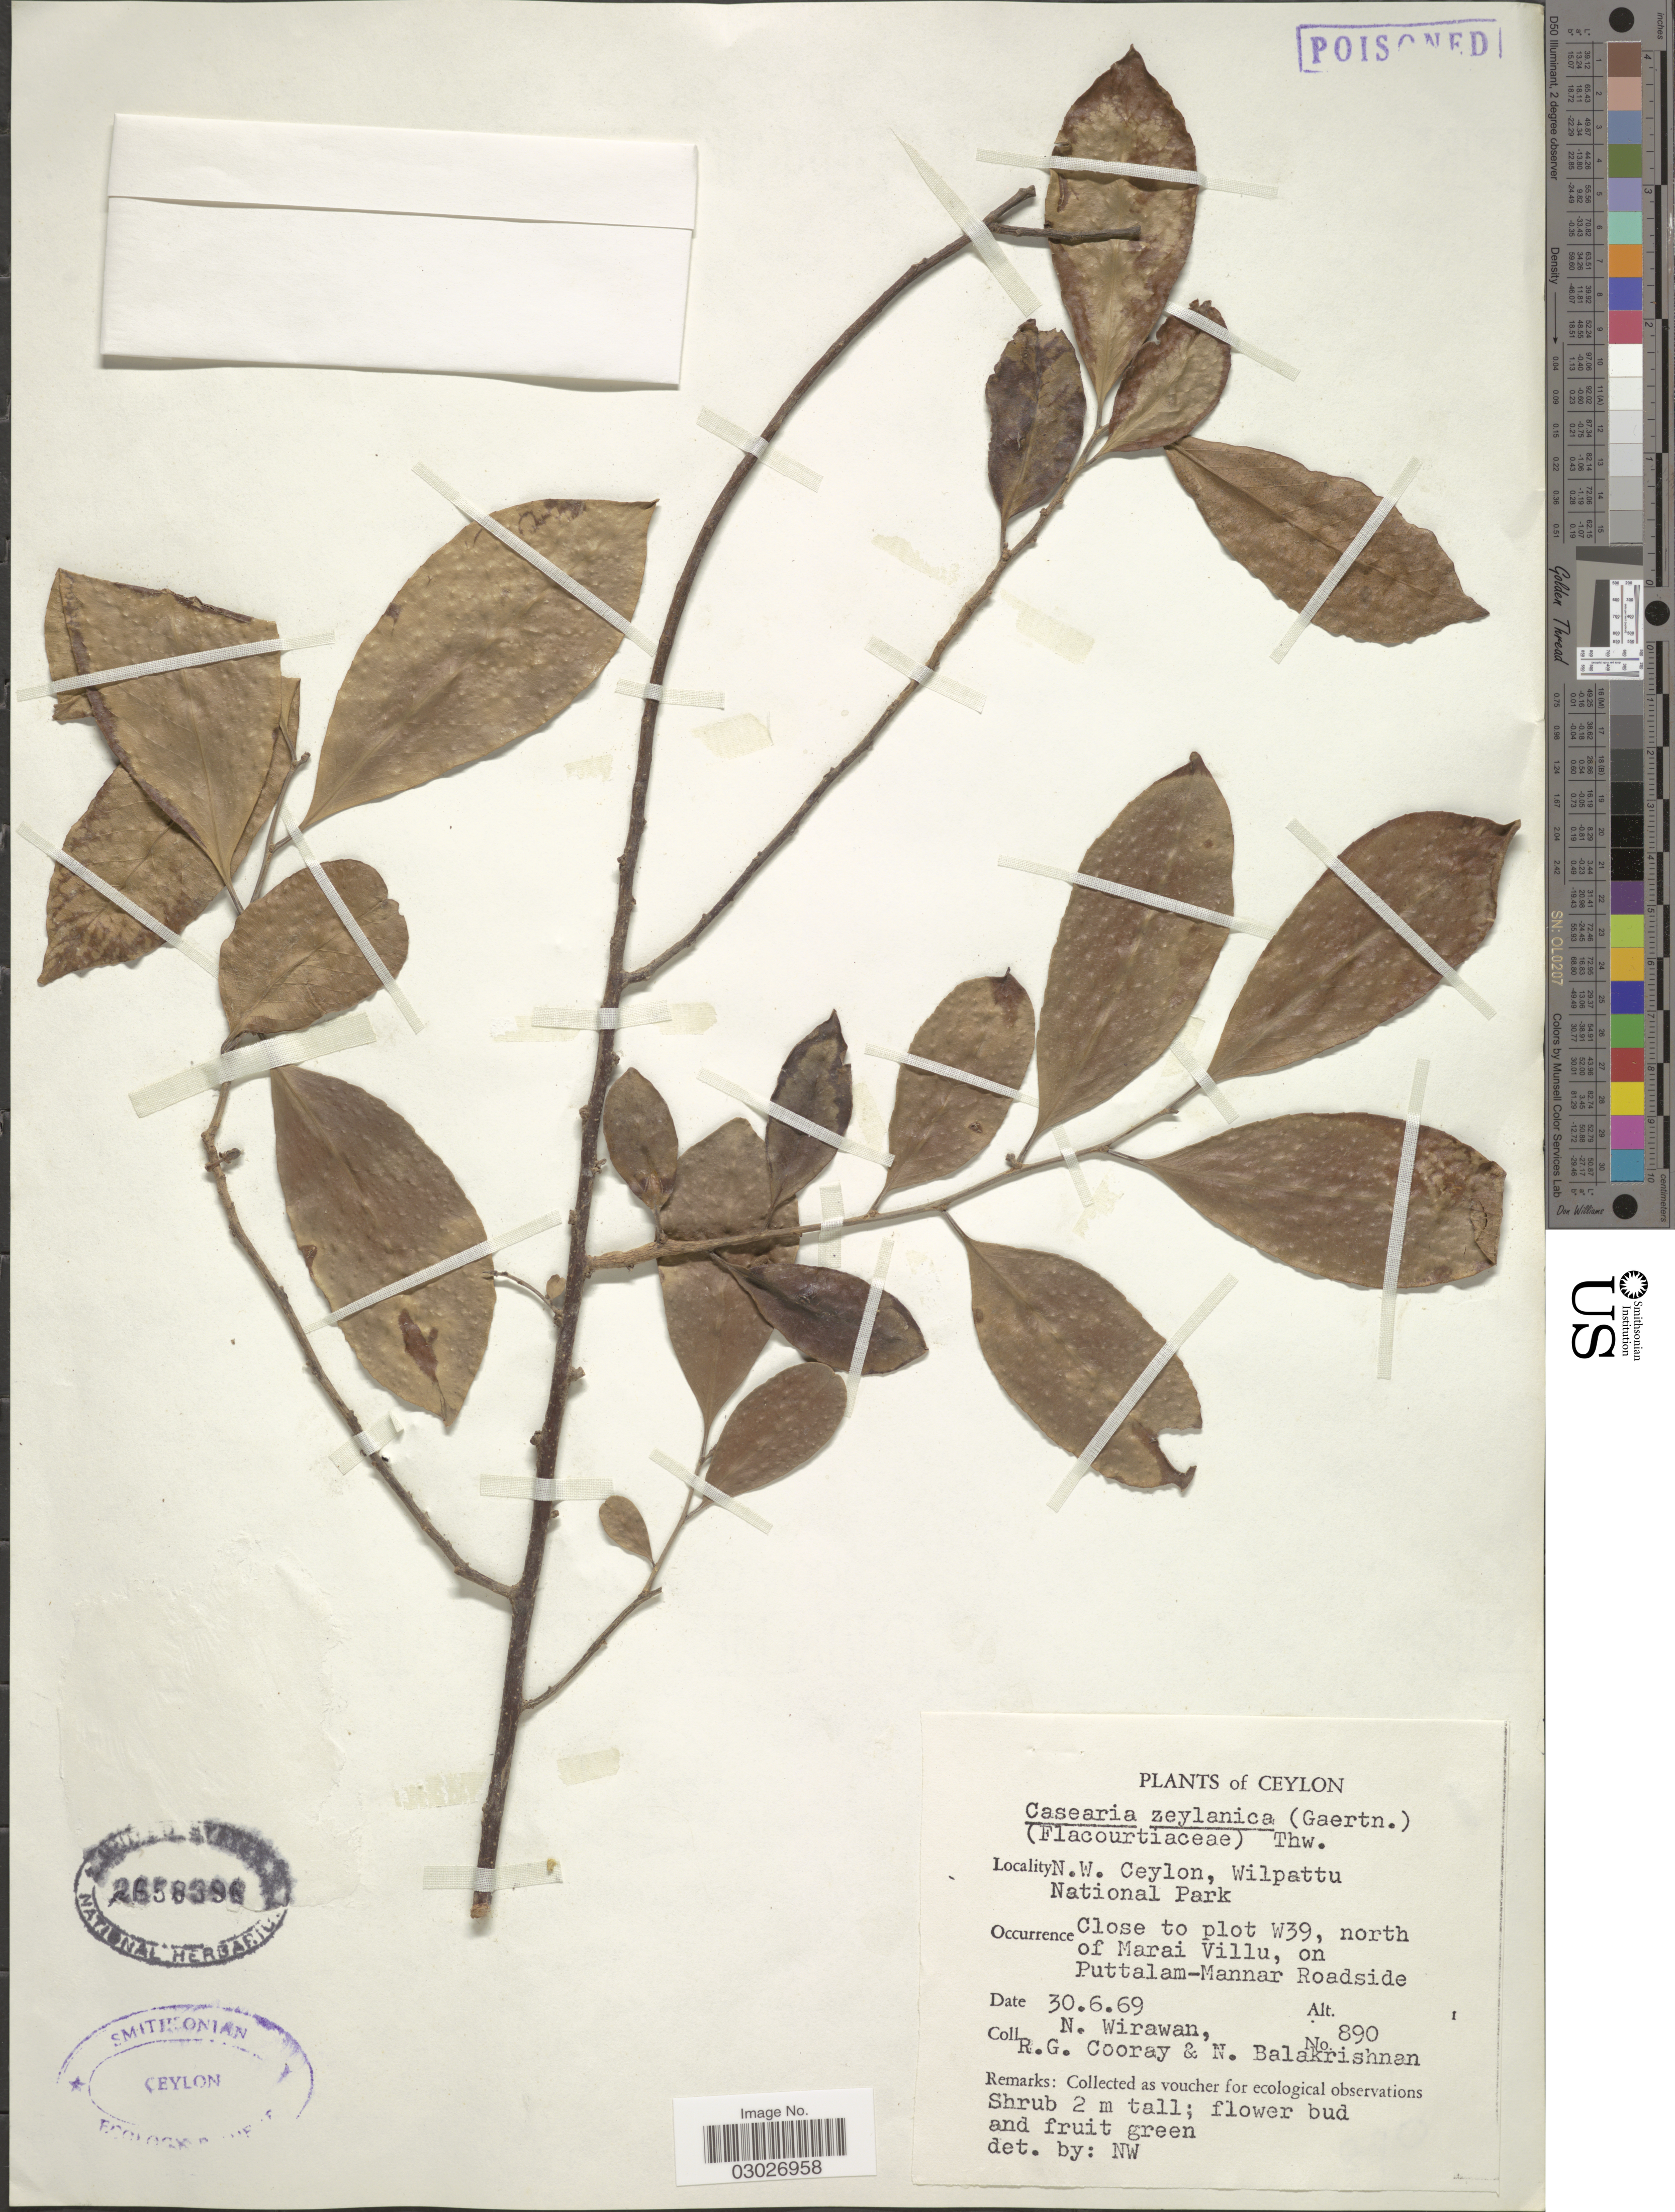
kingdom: Plantae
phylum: Tracheophyta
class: Magnoliopsida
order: Malpighiales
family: Salicaceae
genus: Casearia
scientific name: Casearia zeylanica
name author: Thwaites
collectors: N. Wirawan, R. Cooray & N. Balakrishnan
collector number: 890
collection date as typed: Transcribed d/m/y: 30/6/69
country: Sri Lanka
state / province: North Western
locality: N.W. Ceylon, Wilpattu National Park. Close to plot W39, north of Marai Villu, on Puttalam-Mannar Roadside.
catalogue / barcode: US 2658396